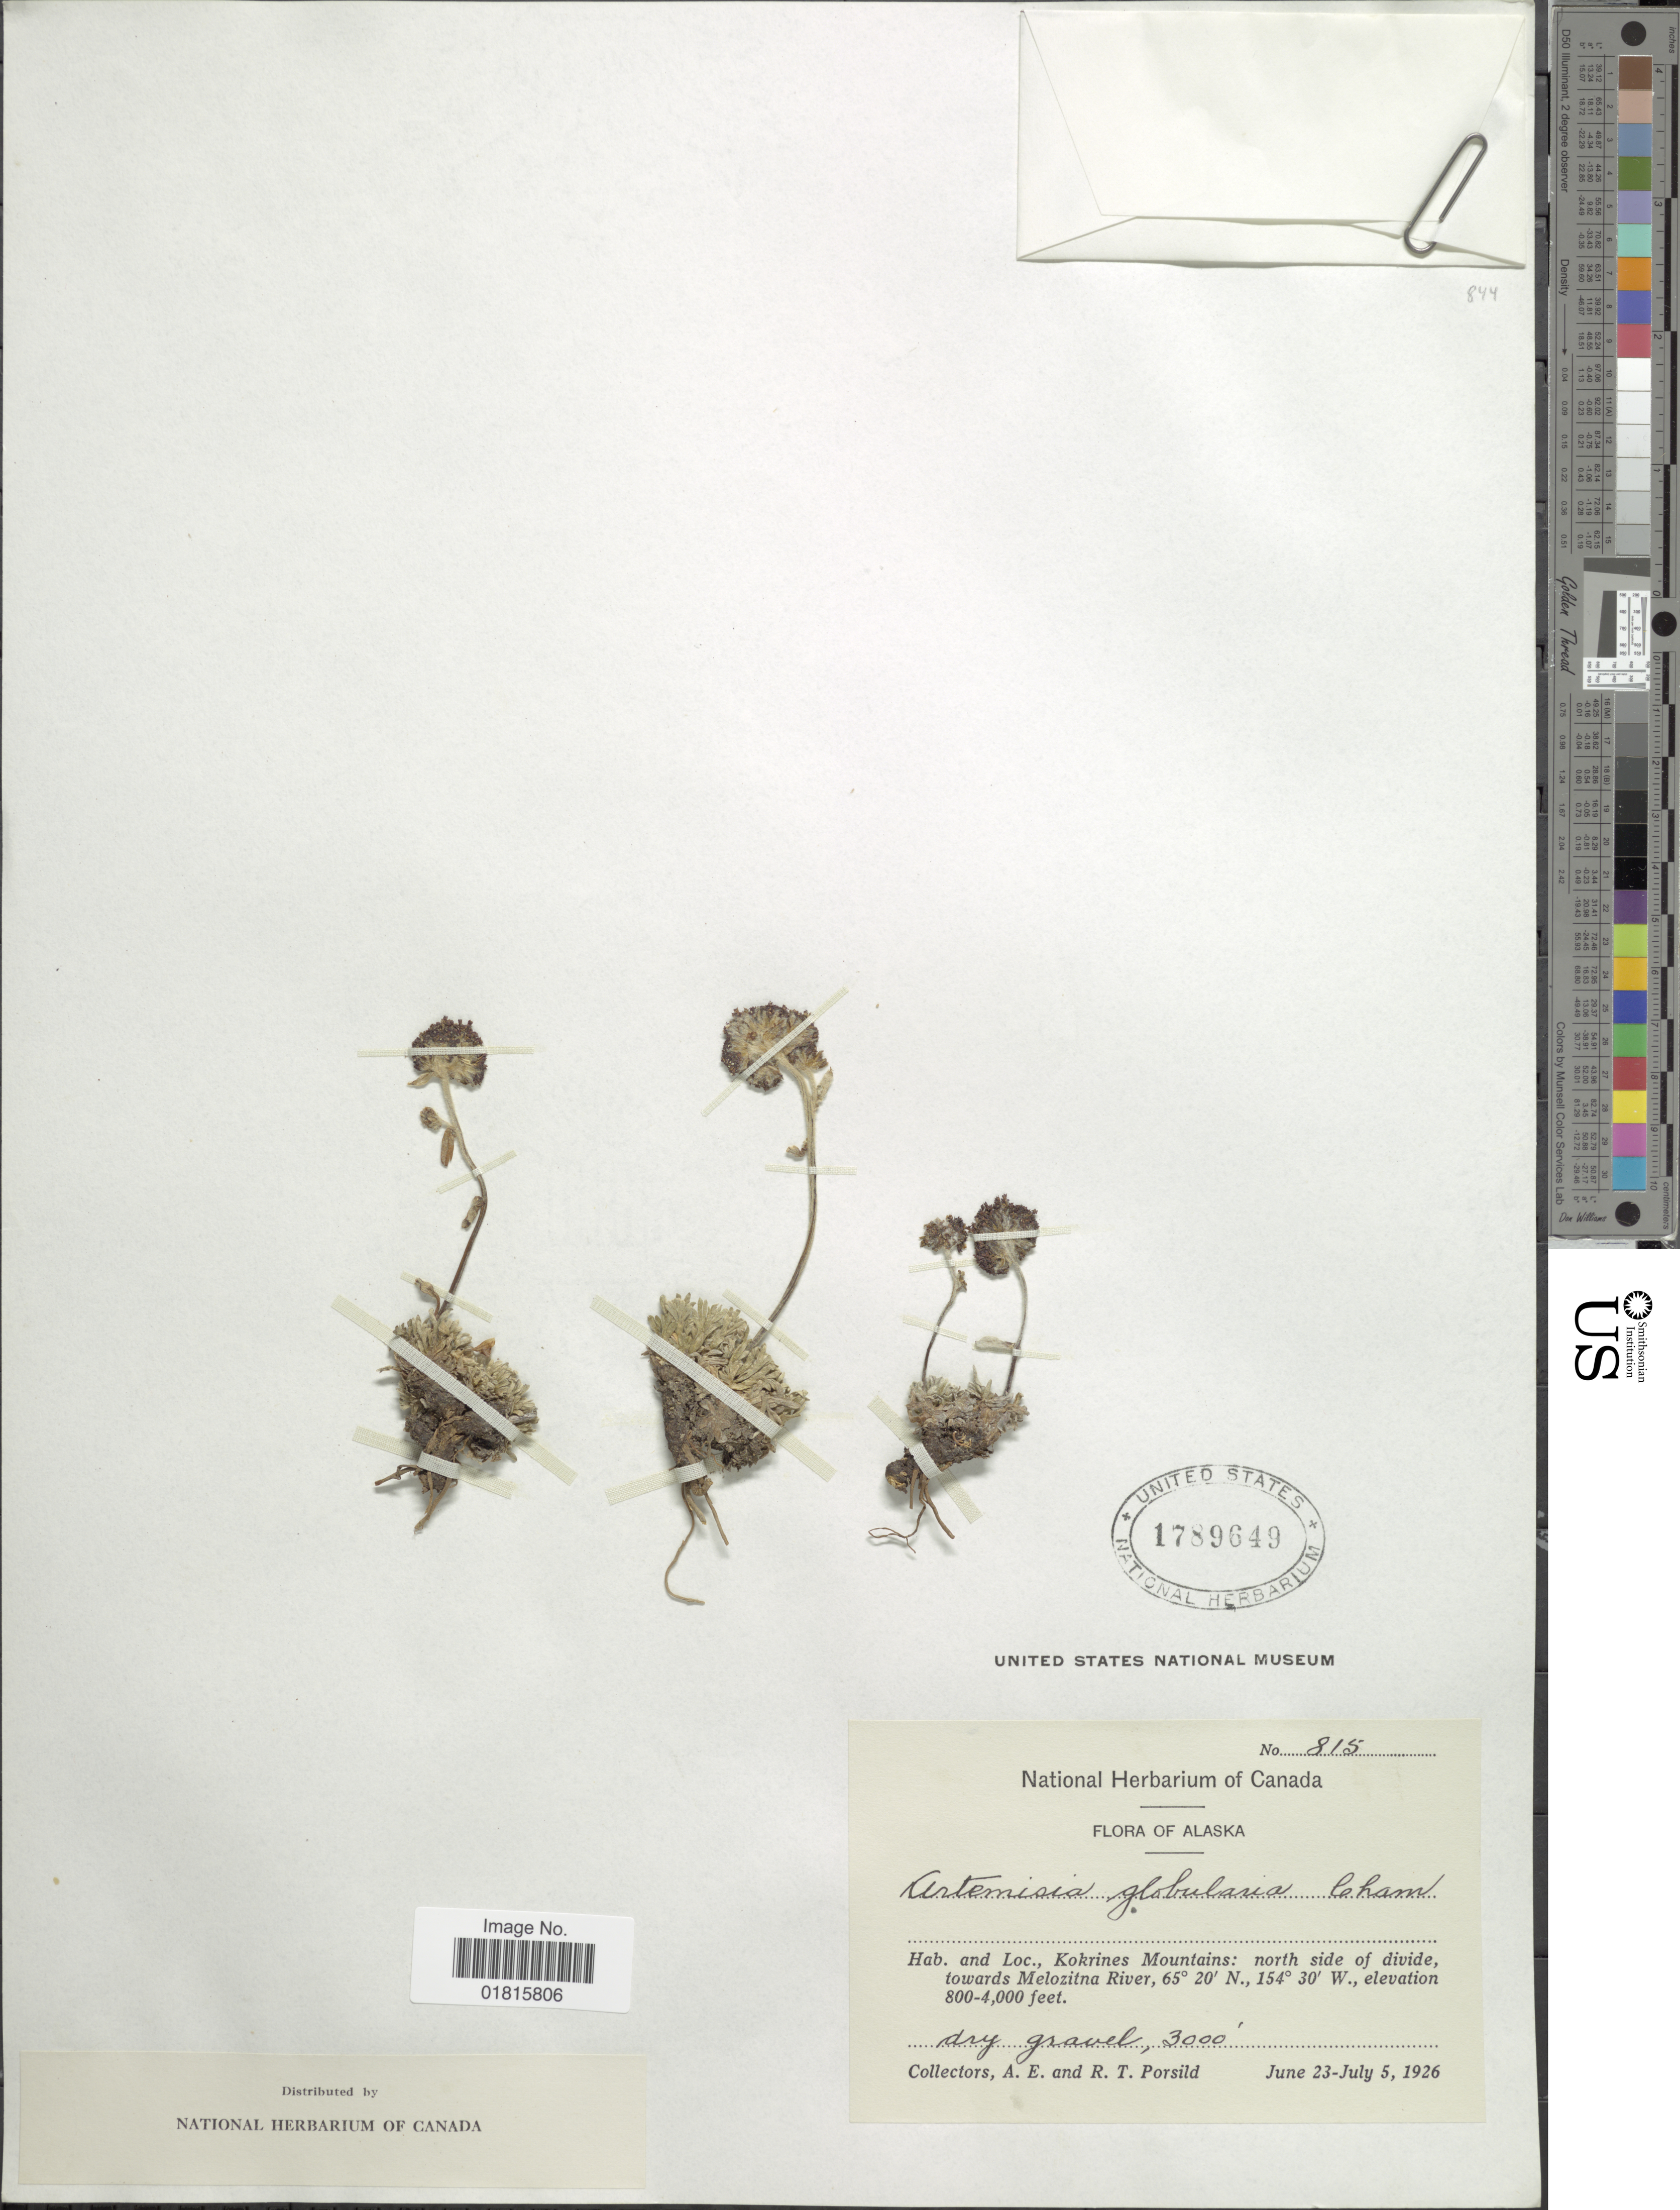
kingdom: Plantae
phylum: Tracheophyta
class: Magnoliopsida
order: Asterales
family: Asteraceae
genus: Artemisia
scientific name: Artemisia globularia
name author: Cham. ex Besser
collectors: A. E. Porsild & R. T. Porsild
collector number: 815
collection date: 1926-06-23/1926-07-05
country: United States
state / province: Alaska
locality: Kokrines Mountains: north side of divide, towards Melozitna River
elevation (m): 244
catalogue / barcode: US 1789649